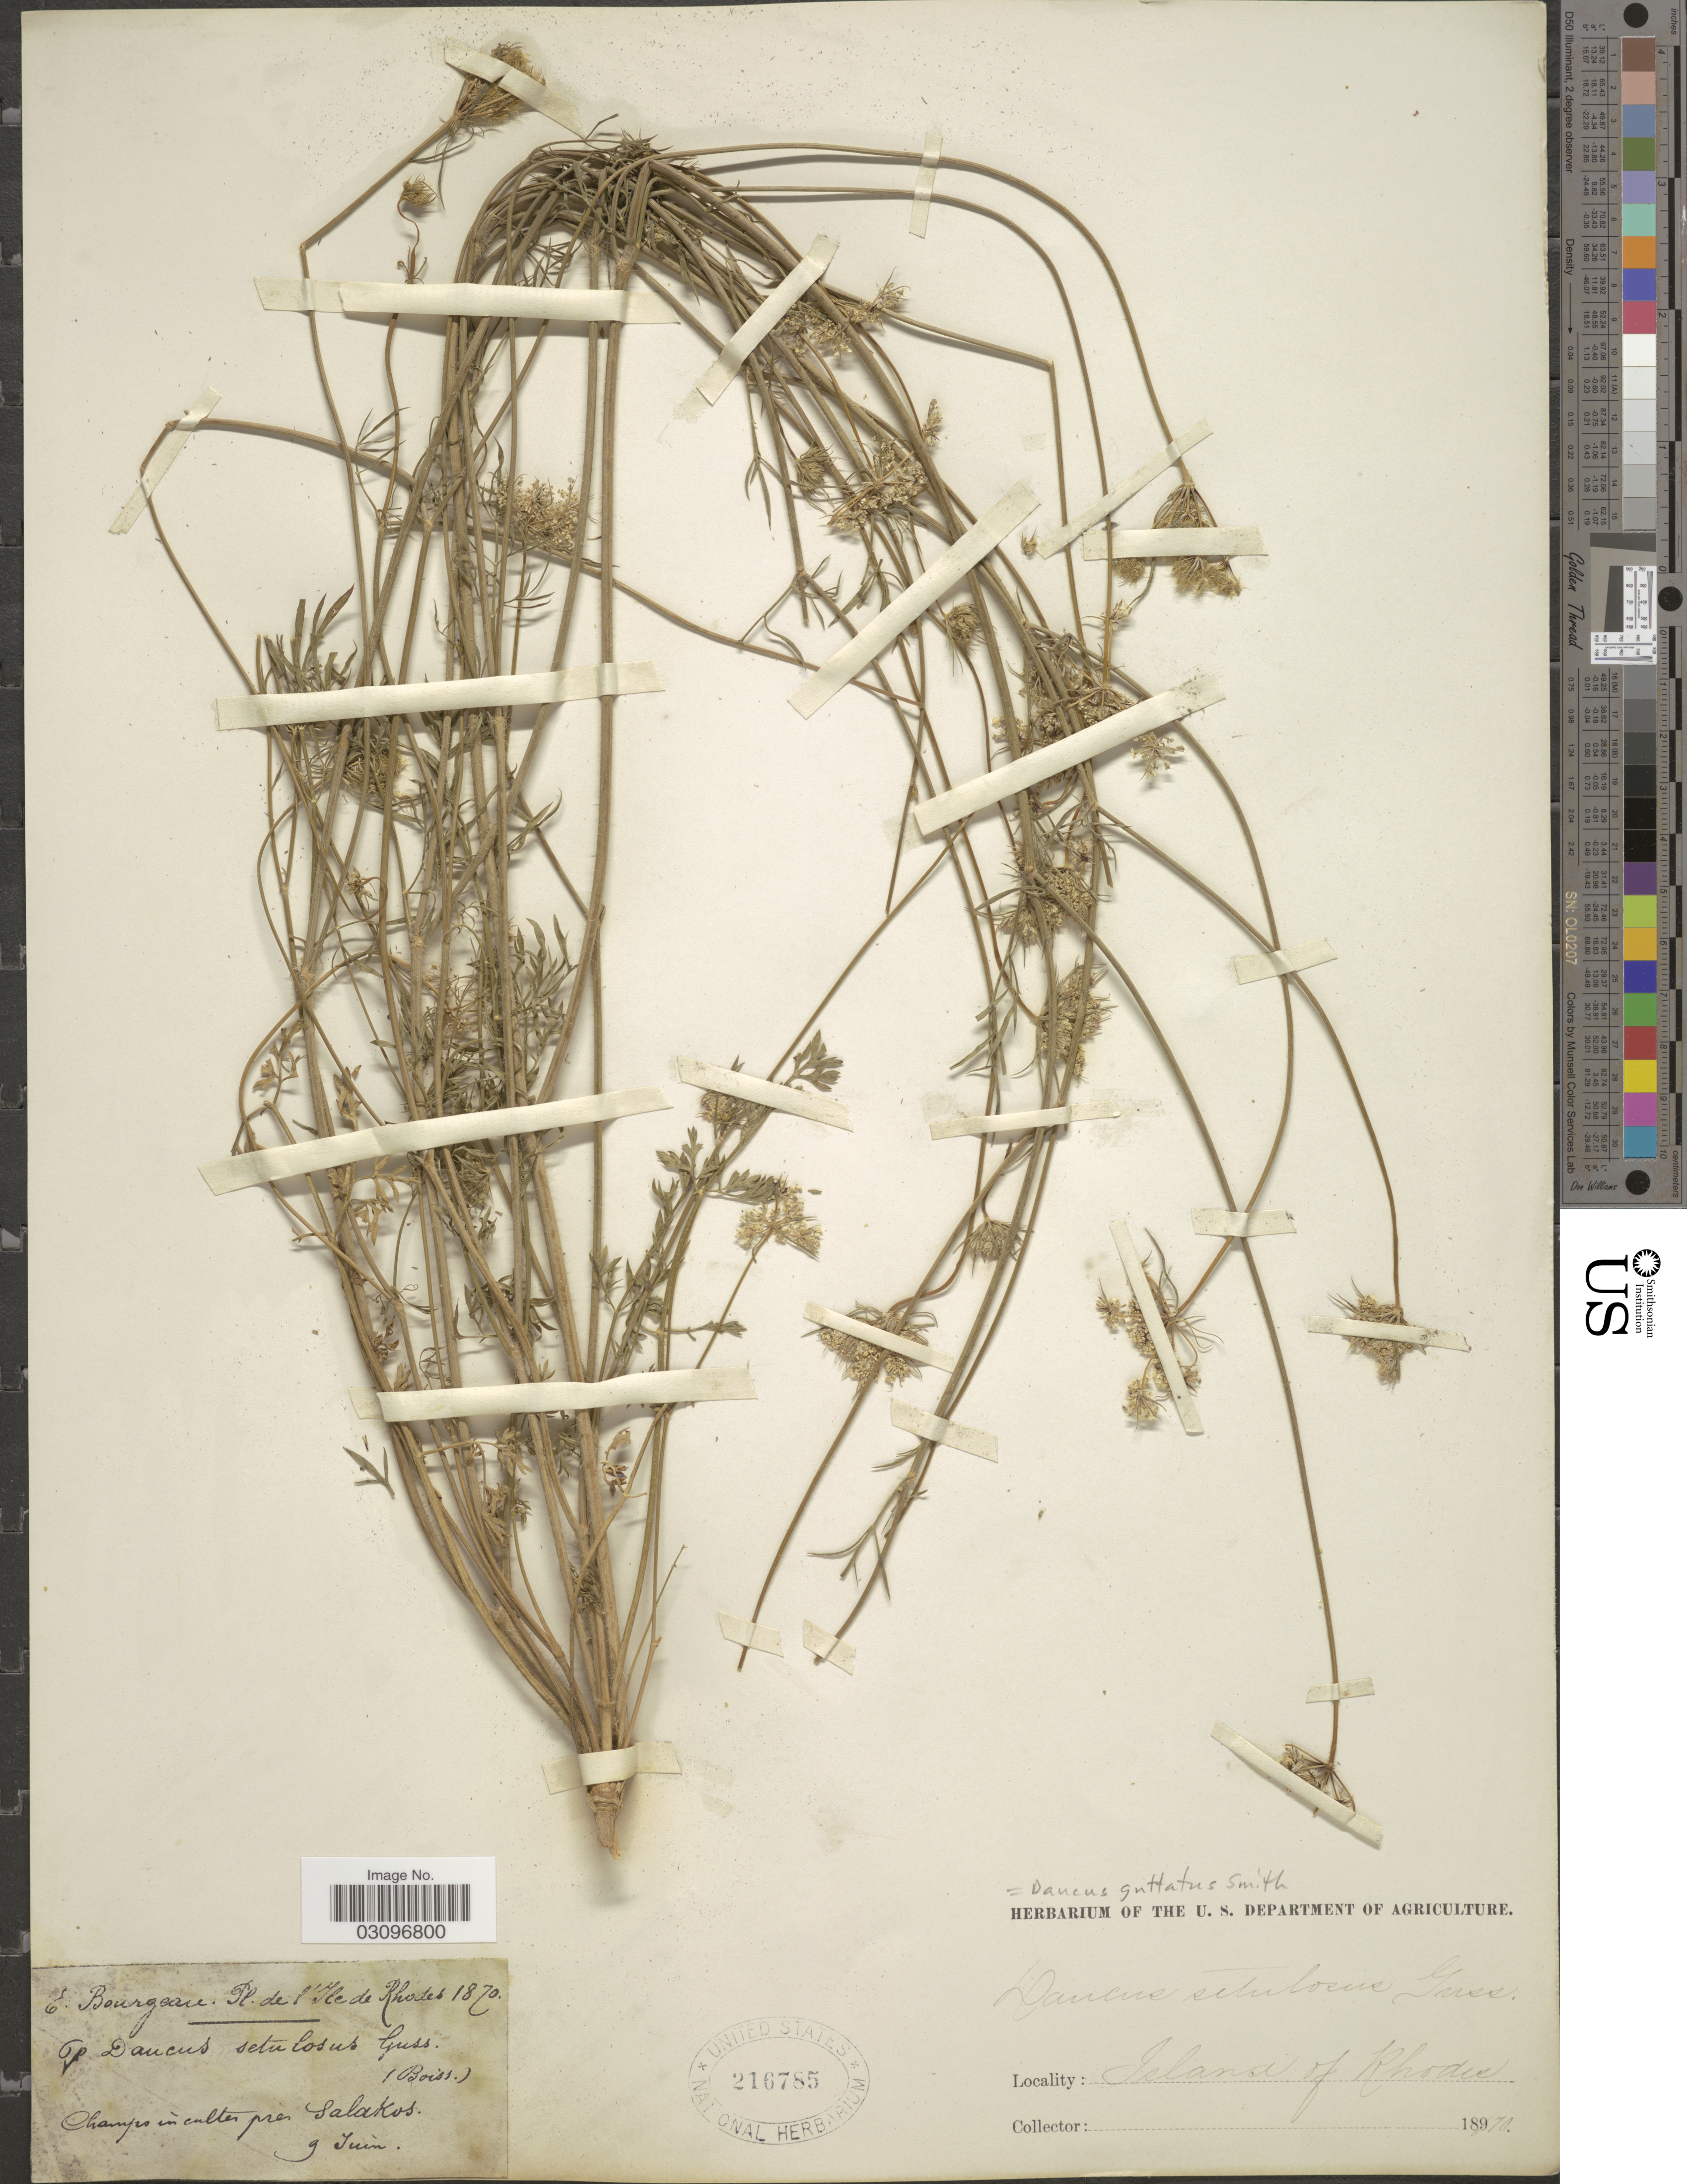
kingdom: Plantae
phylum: Tracheophyta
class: Magnoliopsida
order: Apiales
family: Apiaceae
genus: Daucus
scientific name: Daucus guttatus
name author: Sm.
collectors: E. Bourgeau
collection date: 1870-06-09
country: Greece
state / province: South Aegean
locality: Islands of Rhodes. Champs in cutis près Salakos.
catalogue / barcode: US 216785